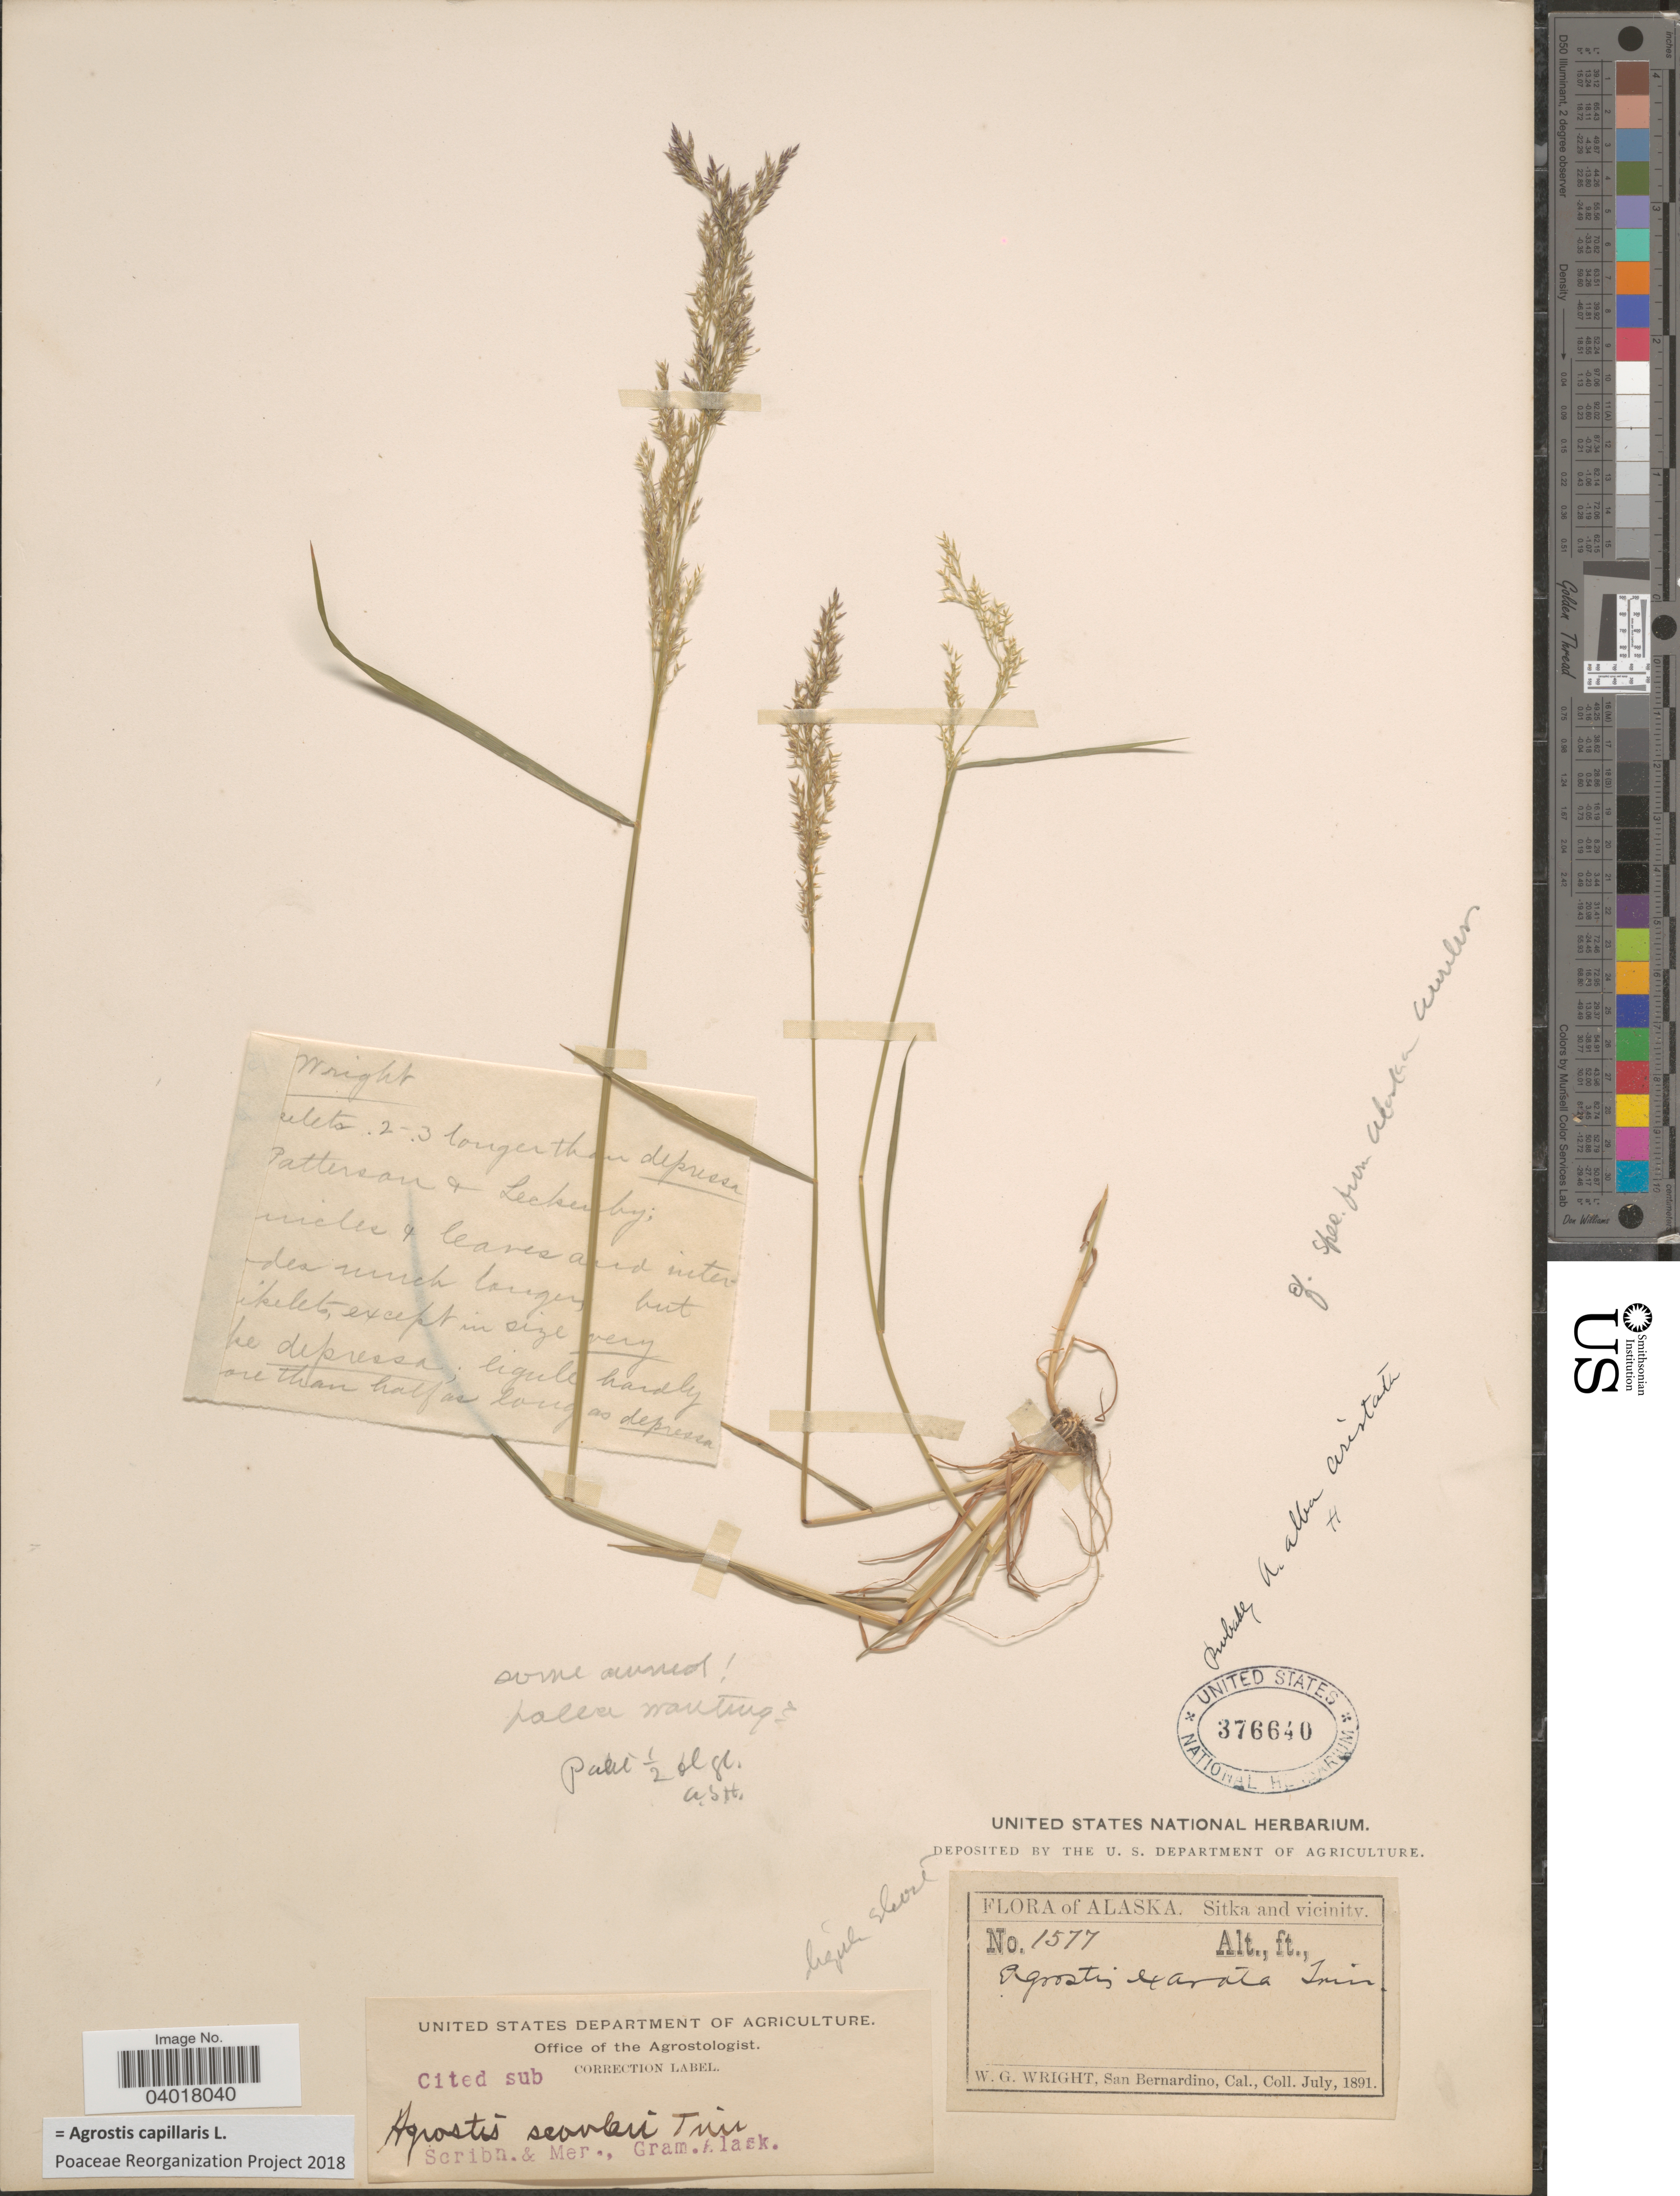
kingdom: Plantae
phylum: Tracheophyta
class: Liliopsida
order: Poales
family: Poaceae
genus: Agrostis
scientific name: Agrostis capillaris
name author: L.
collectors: W. G. Wright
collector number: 1577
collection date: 1891-07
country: United States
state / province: Alaska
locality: Sitka and vicinity.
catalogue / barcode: US 376640